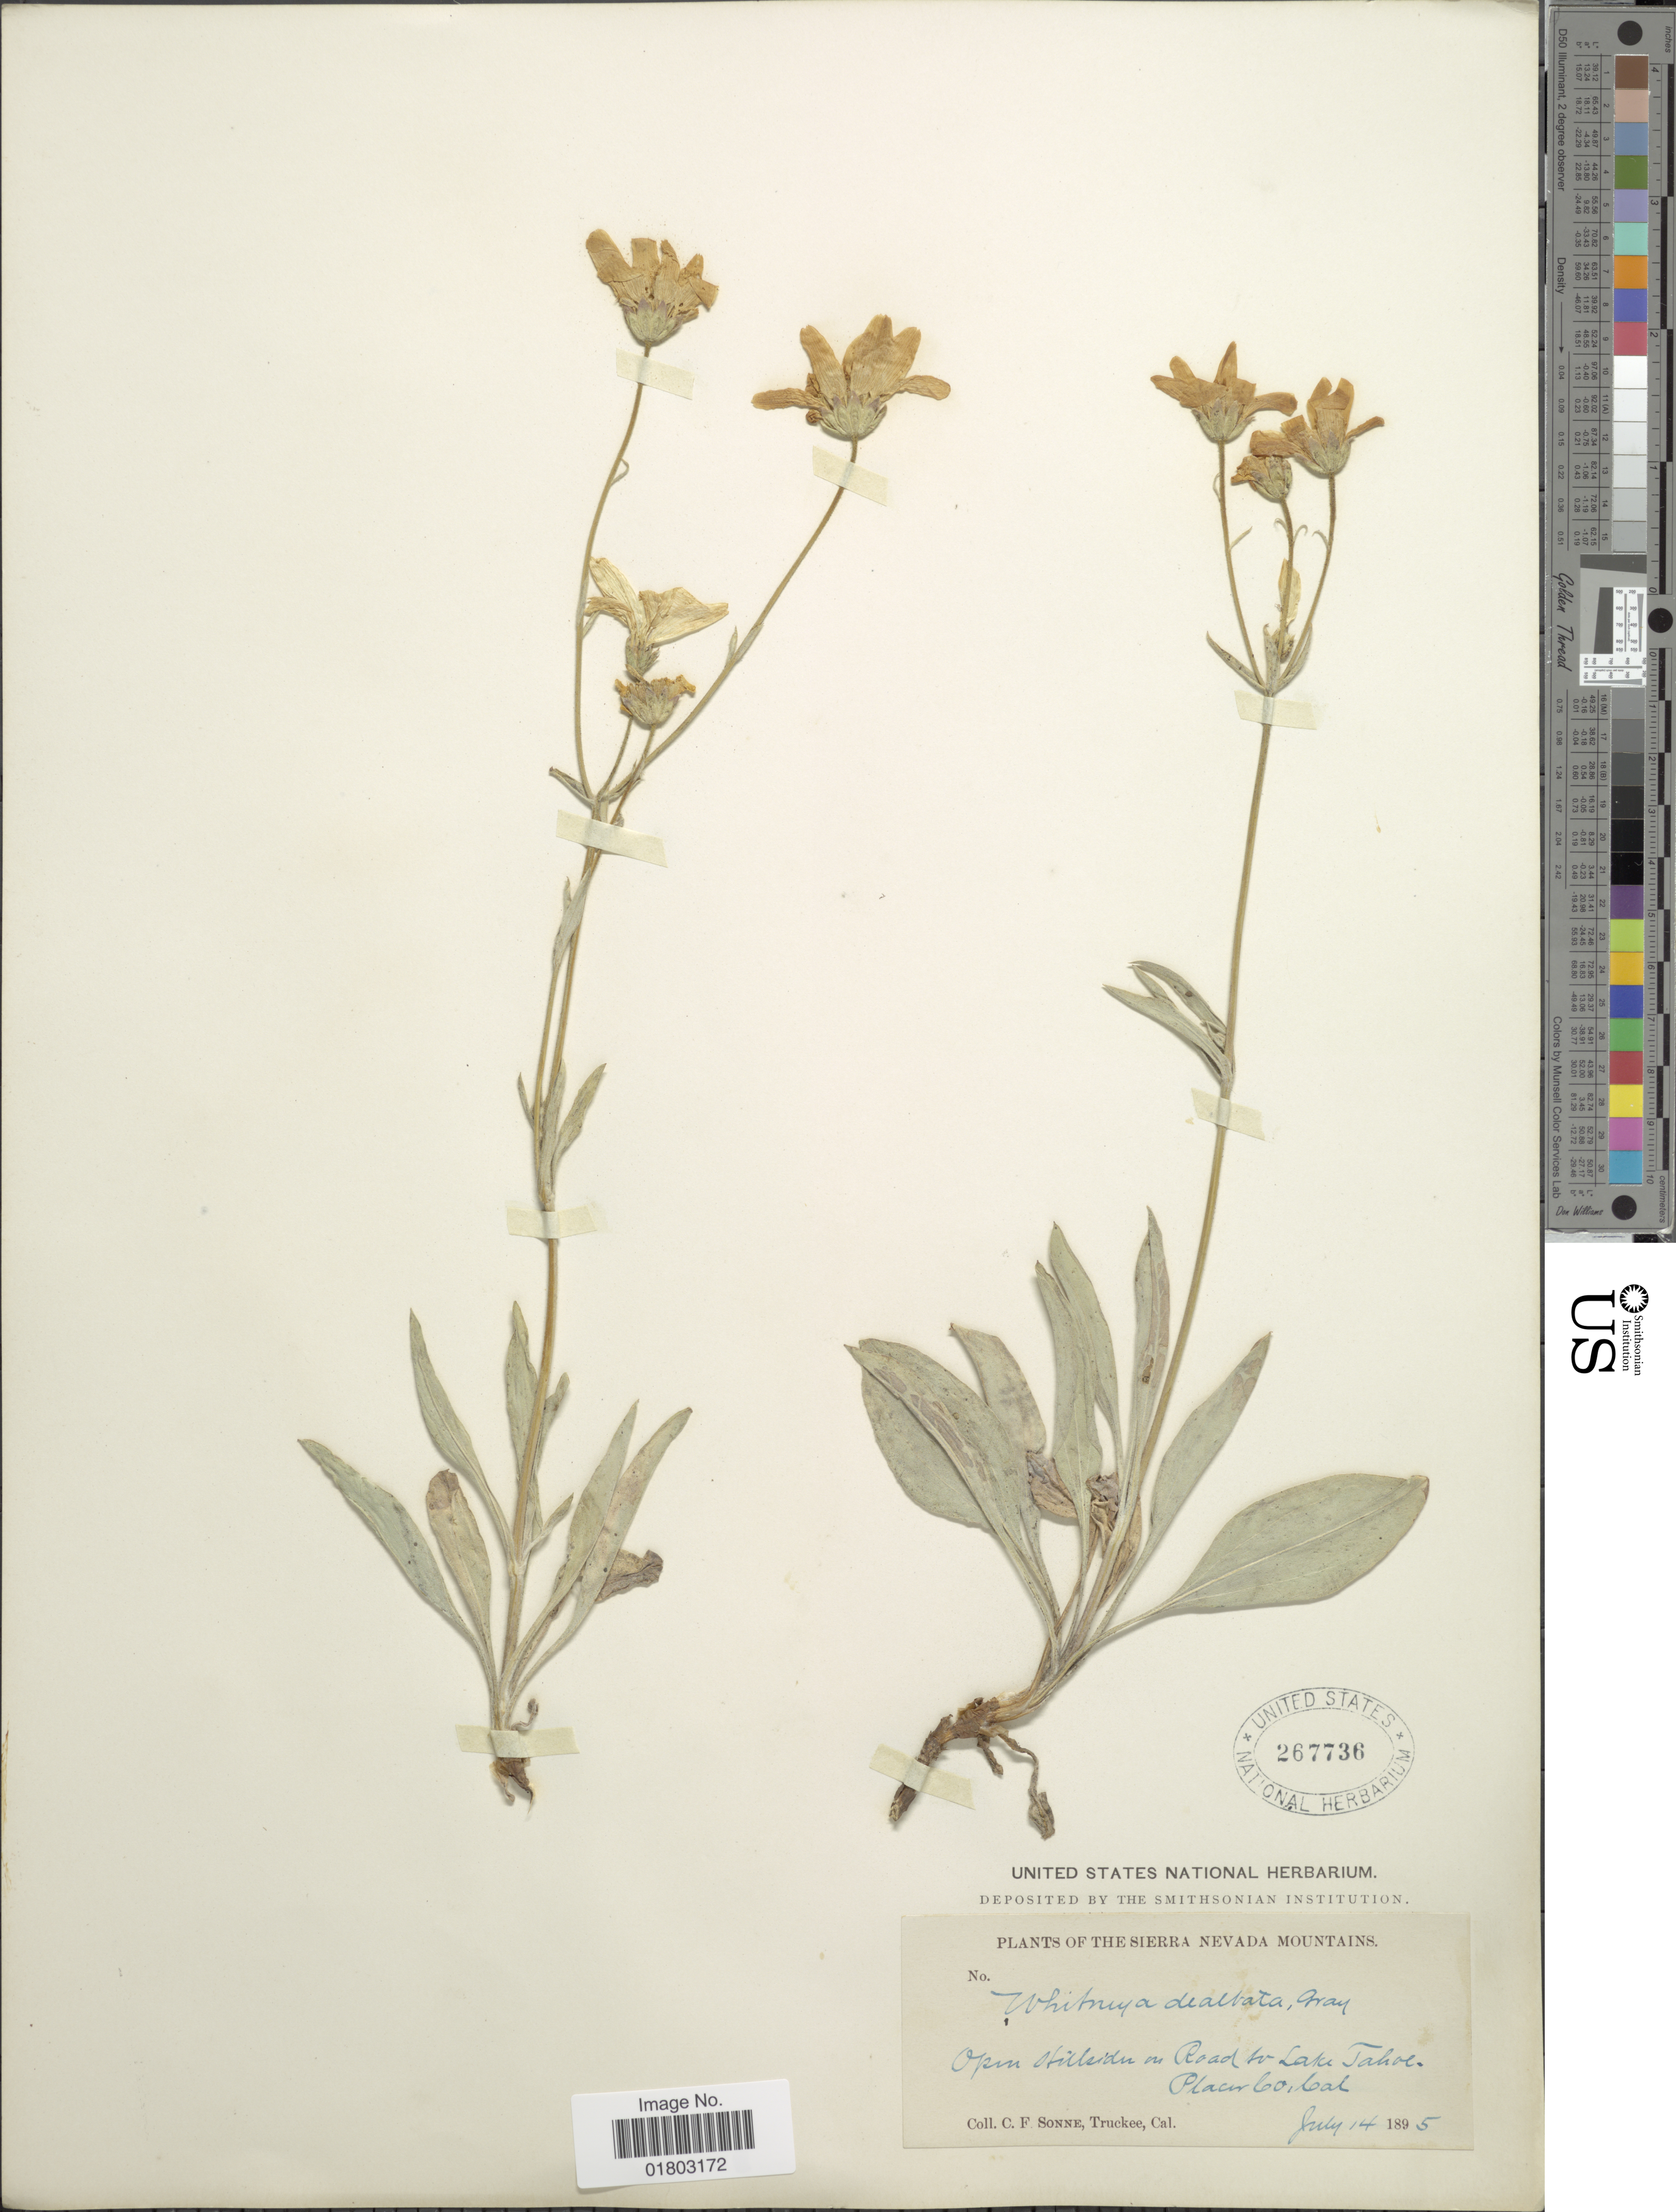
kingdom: Plantae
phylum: Tracheophyta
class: Magnoliopsida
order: Asterales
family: Asteraceae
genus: Arnica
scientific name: Arnica dealbata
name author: (A. Gray) B.G. Baldwin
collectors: C. Sonne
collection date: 1895-07-14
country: United States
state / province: California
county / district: Placer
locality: The Sierra nevada Mountains, Open hillsides on Road to lake Tahoe, Placer Co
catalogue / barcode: US 267736